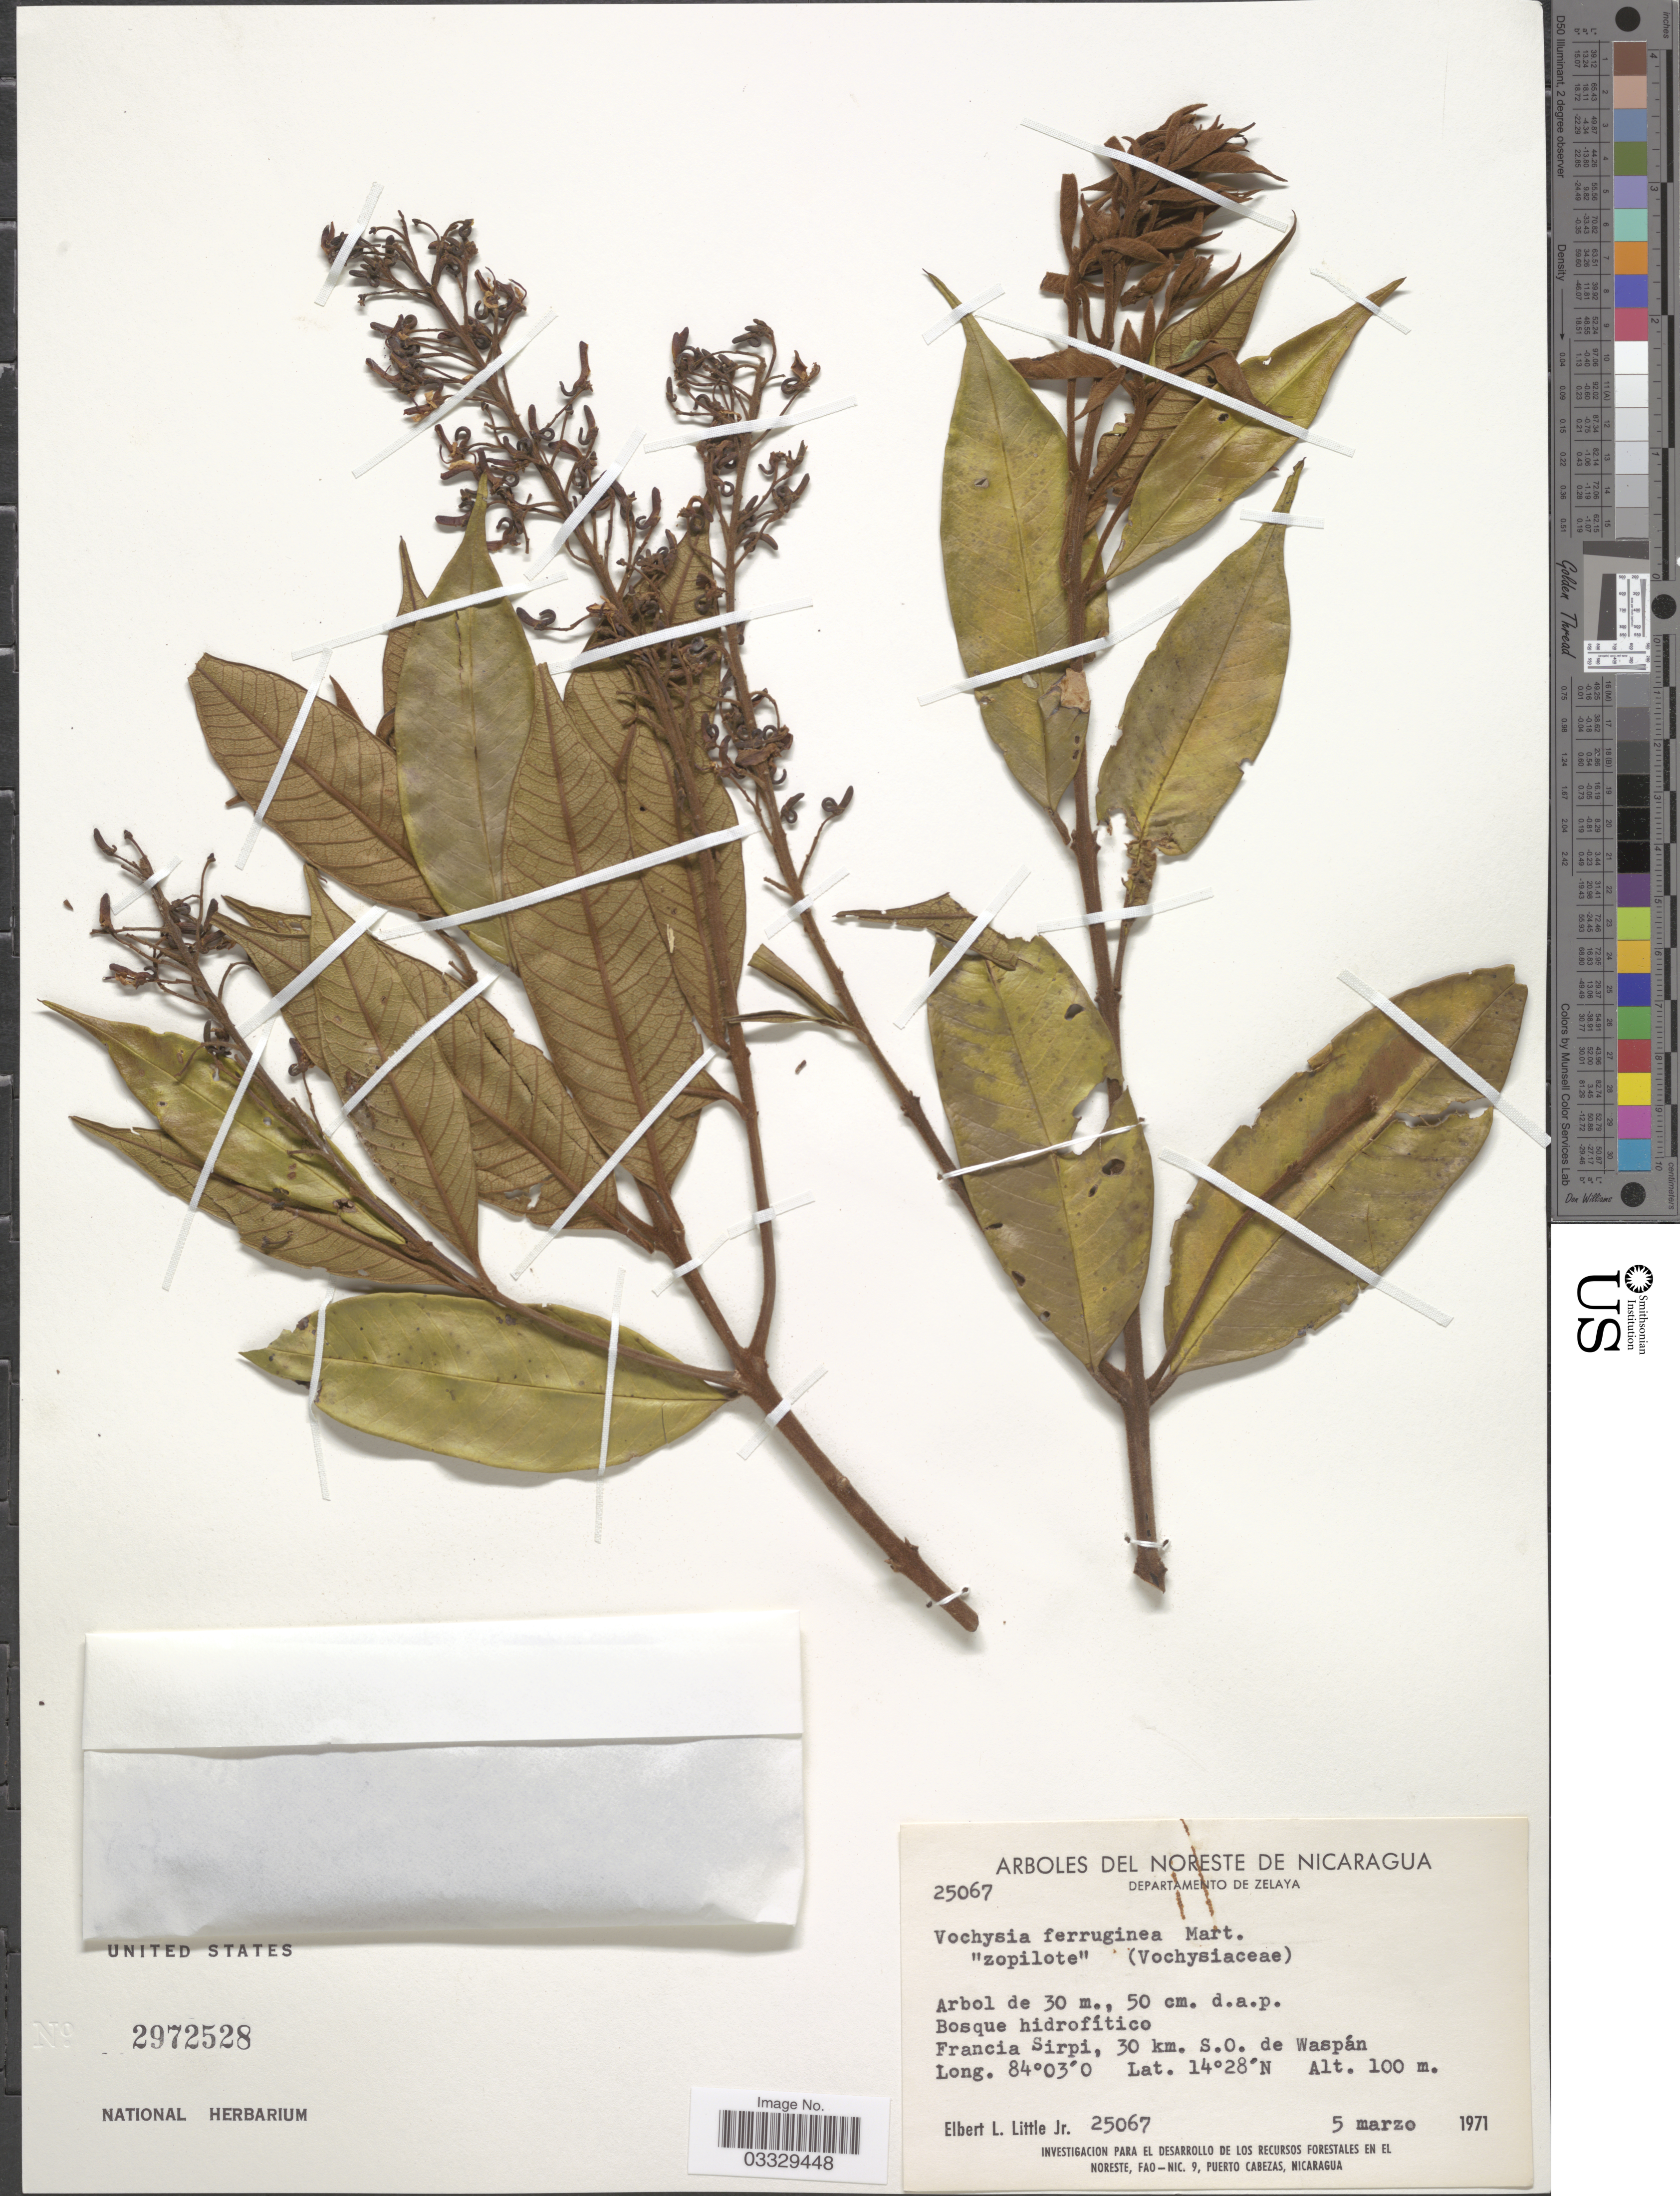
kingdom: Plantae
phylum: Tracheophyta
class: Magnoliopsida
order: Myrtales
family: Vochysiaceae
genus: Vochysia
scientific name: Vochysia ferruginea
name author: Mart.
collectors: E. L. Little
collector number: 25067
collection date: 1971-03-05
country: Nicaragua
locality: Noreste de Nicaragua Departamento de Zelaya. Francia Sirpi, 30 km. S.O. de Waspán.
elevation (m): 100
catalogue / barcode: US 2972528